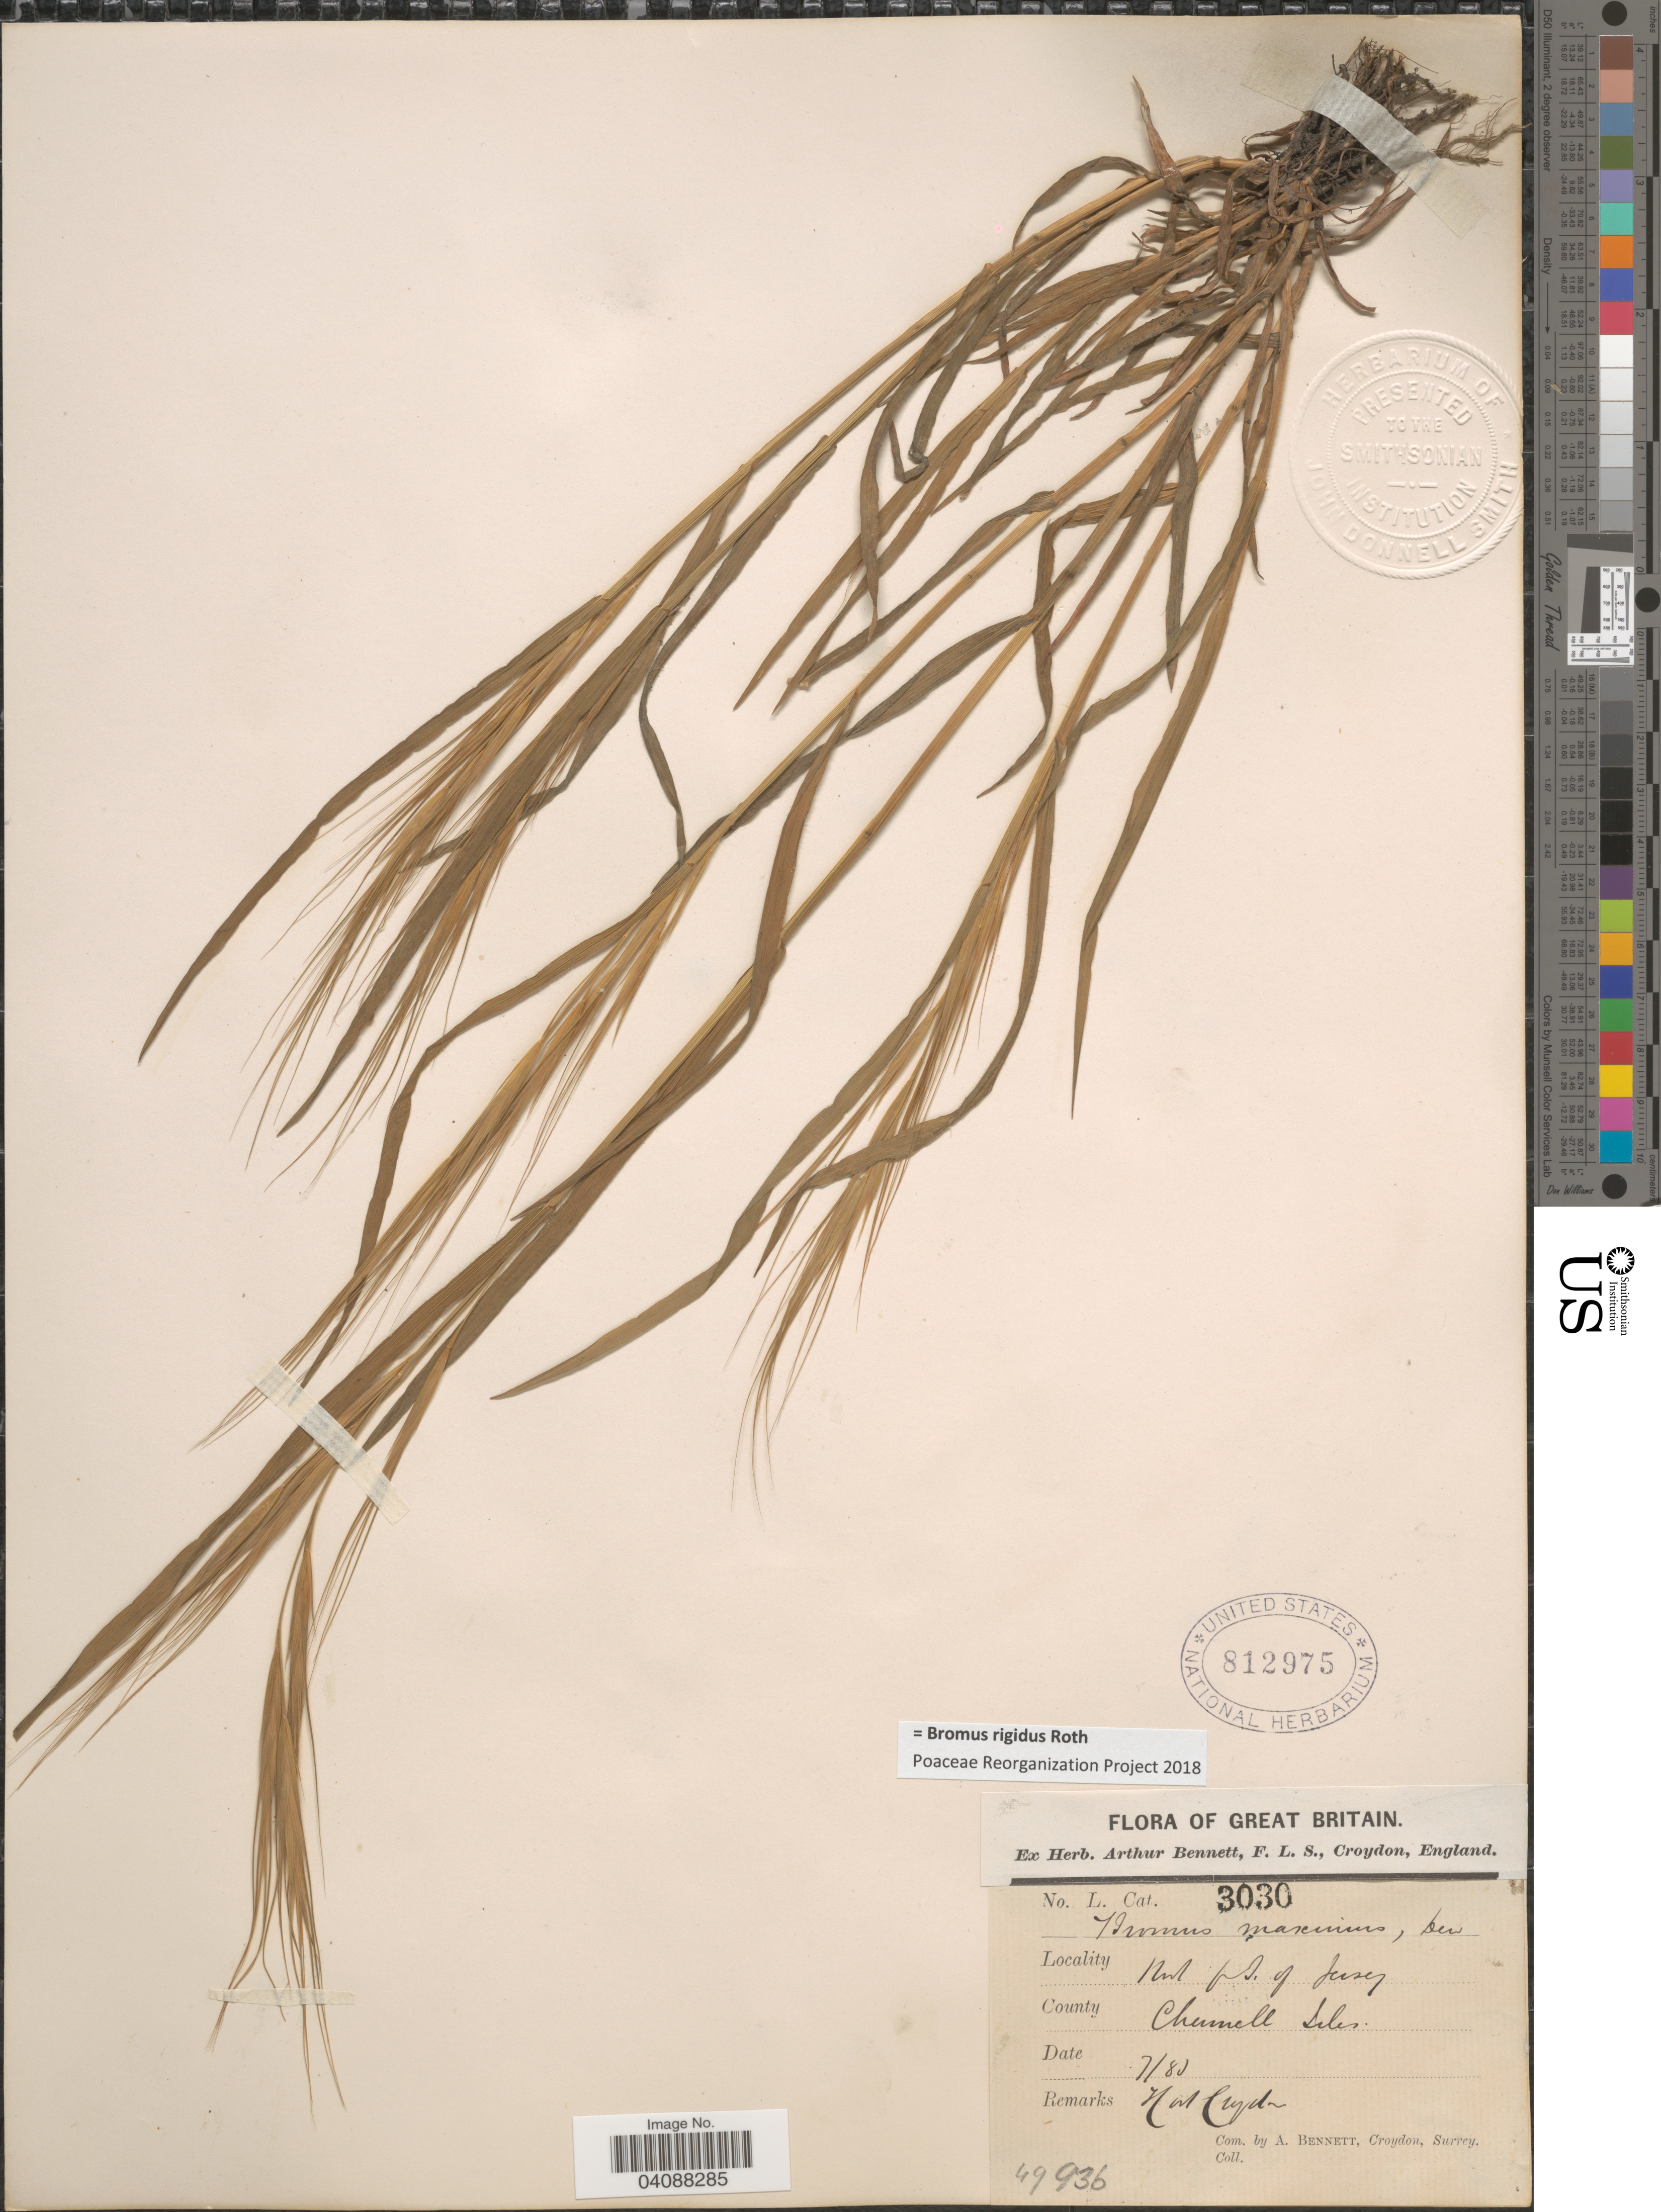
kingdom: Plantae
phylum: Tracheophyta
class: Liliopsida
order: Poales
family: Poaceae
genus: Bromus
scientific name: Bromus rigidus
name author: Roth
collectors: ex herb. Arthur Bennett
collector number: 49936/3030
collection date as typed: Transcribed d/m/y: /7/83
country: United Kingdom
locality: Great Britain. [illegible text] of Jersey. County Chumell Isles.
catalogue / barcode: US 812975